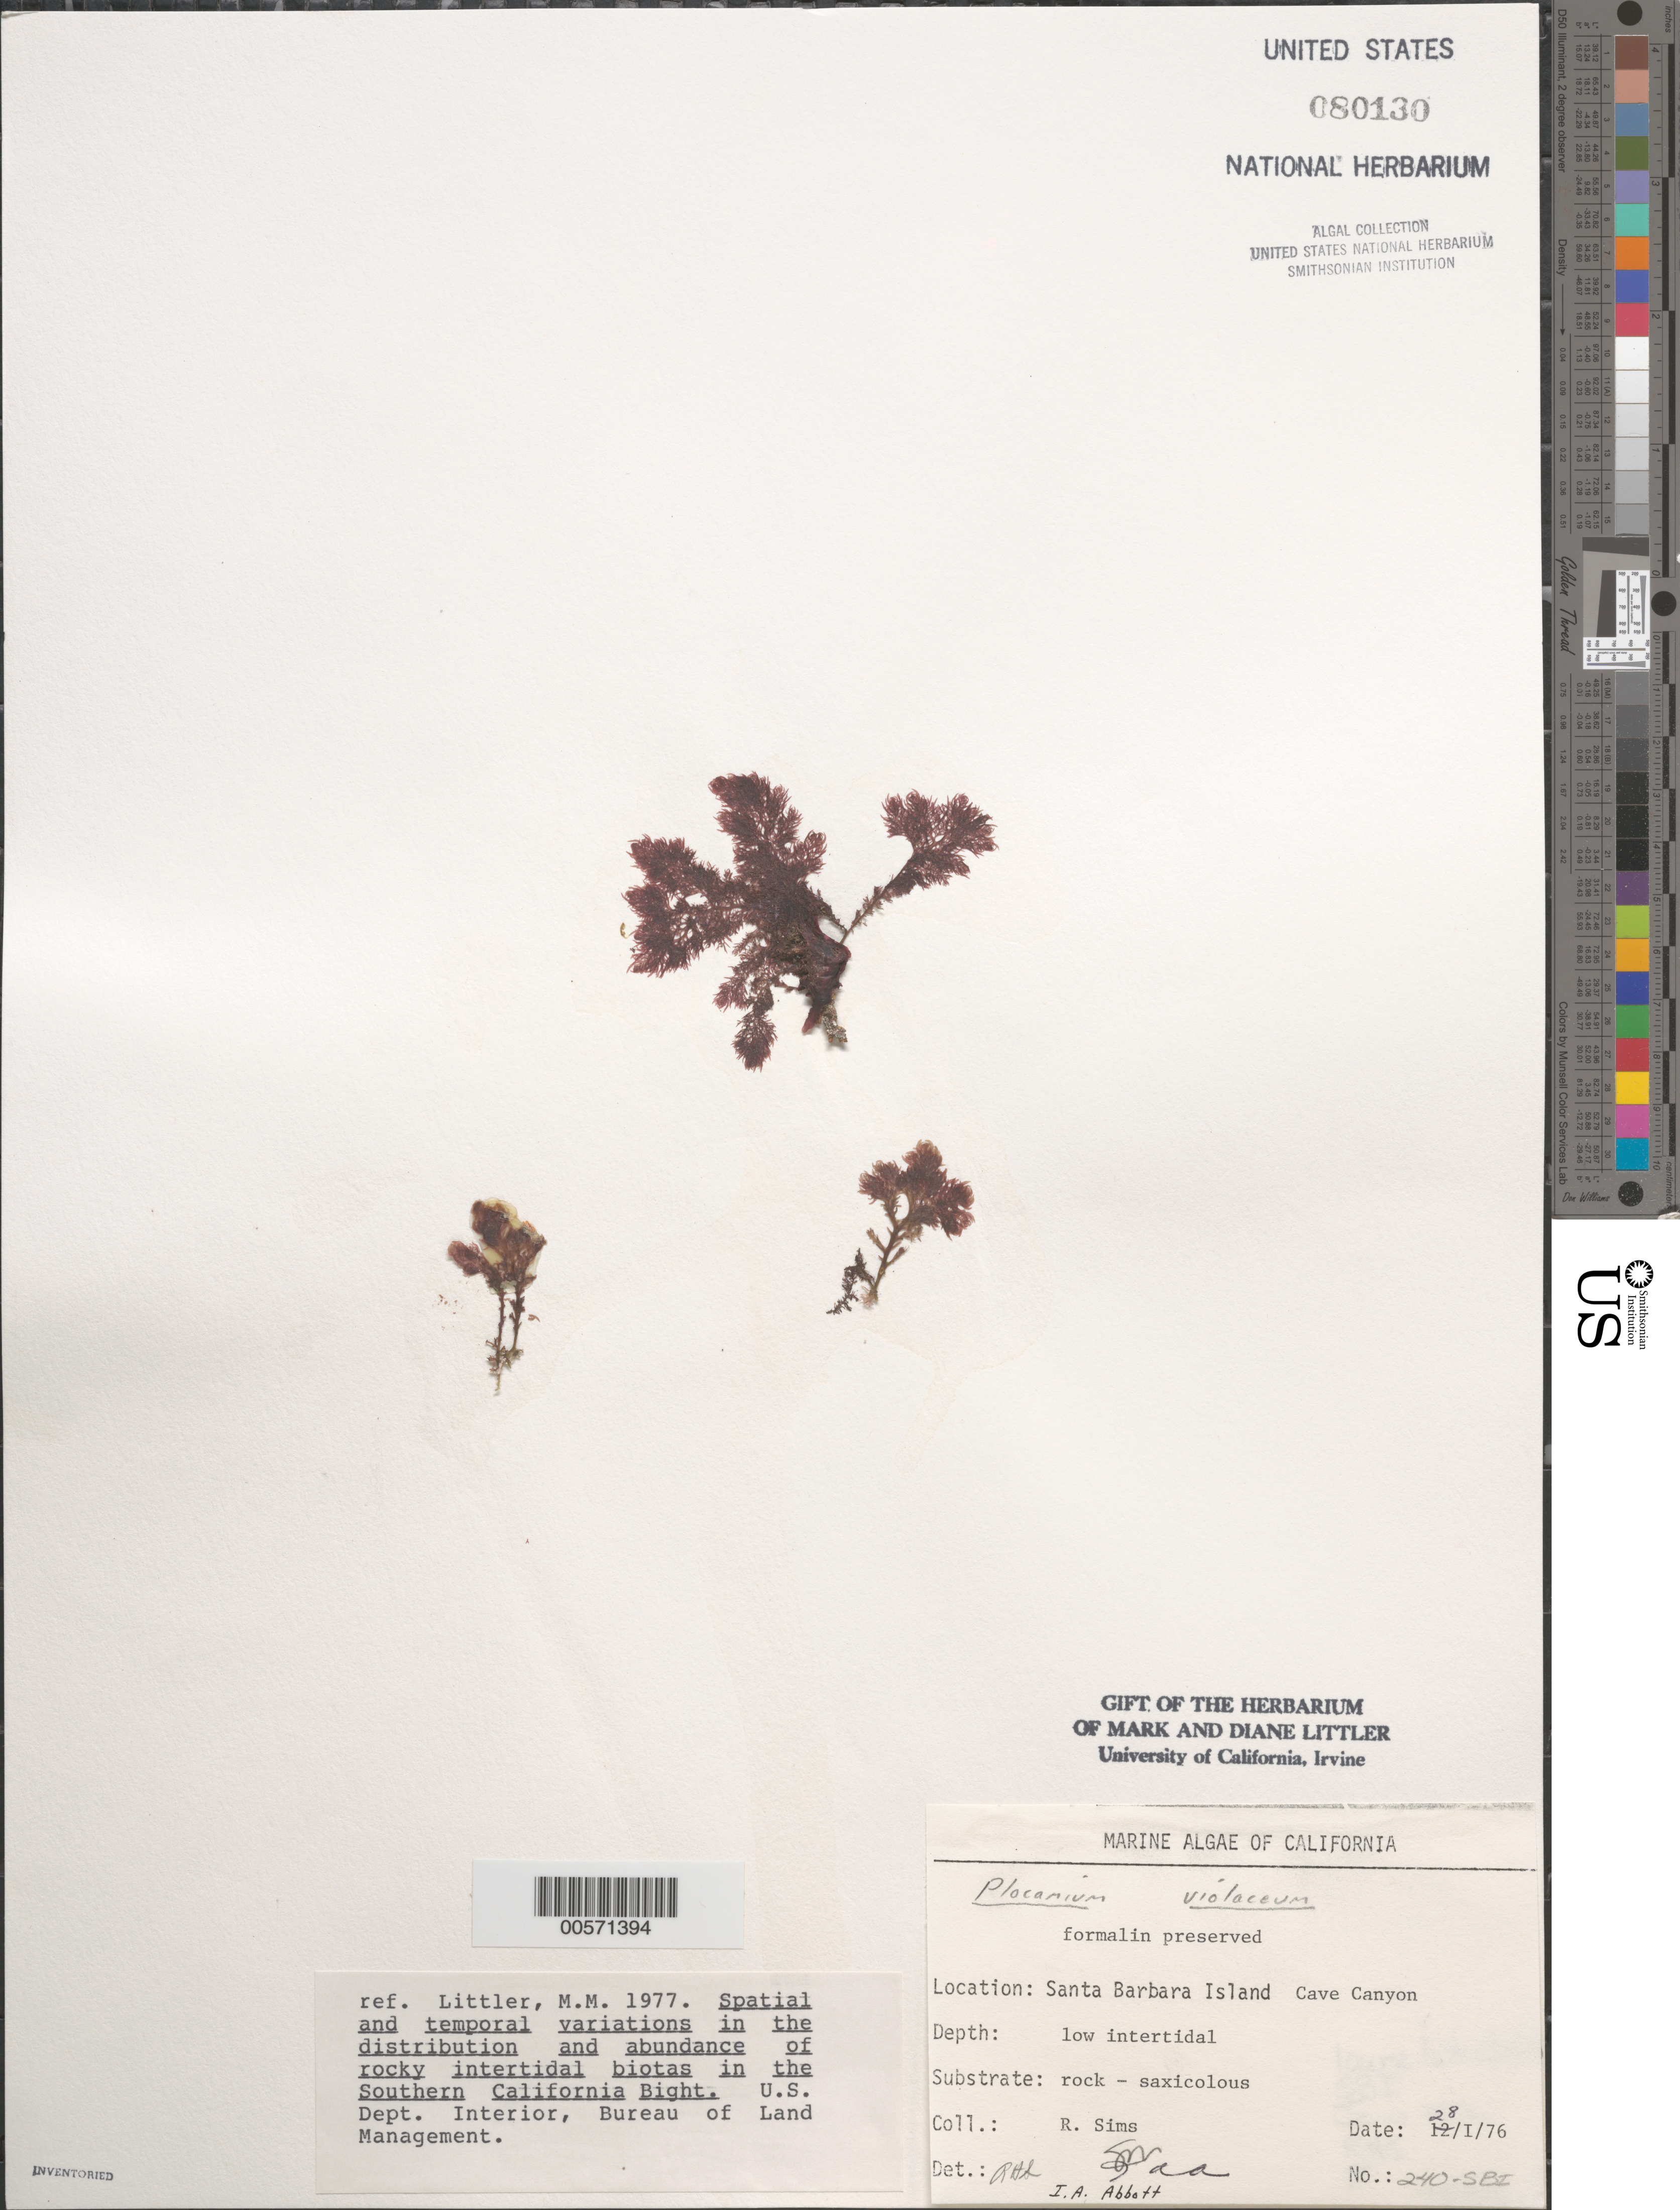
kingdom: Plantae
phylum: Rhodophyta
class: Florideophyceae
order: Plocamiales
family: Plocamiaceae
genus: Plocamium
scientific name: Plocamium violaceum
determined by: Abbott, I. A.; et al.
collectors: R. H. Sims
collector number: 240-SBI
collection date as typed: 28 Jan 1976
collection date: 1976-01-28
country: United States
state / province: California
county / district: Santa Barbara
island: Santa Barbara Island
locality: Cave Canyon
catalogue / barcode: US 80130